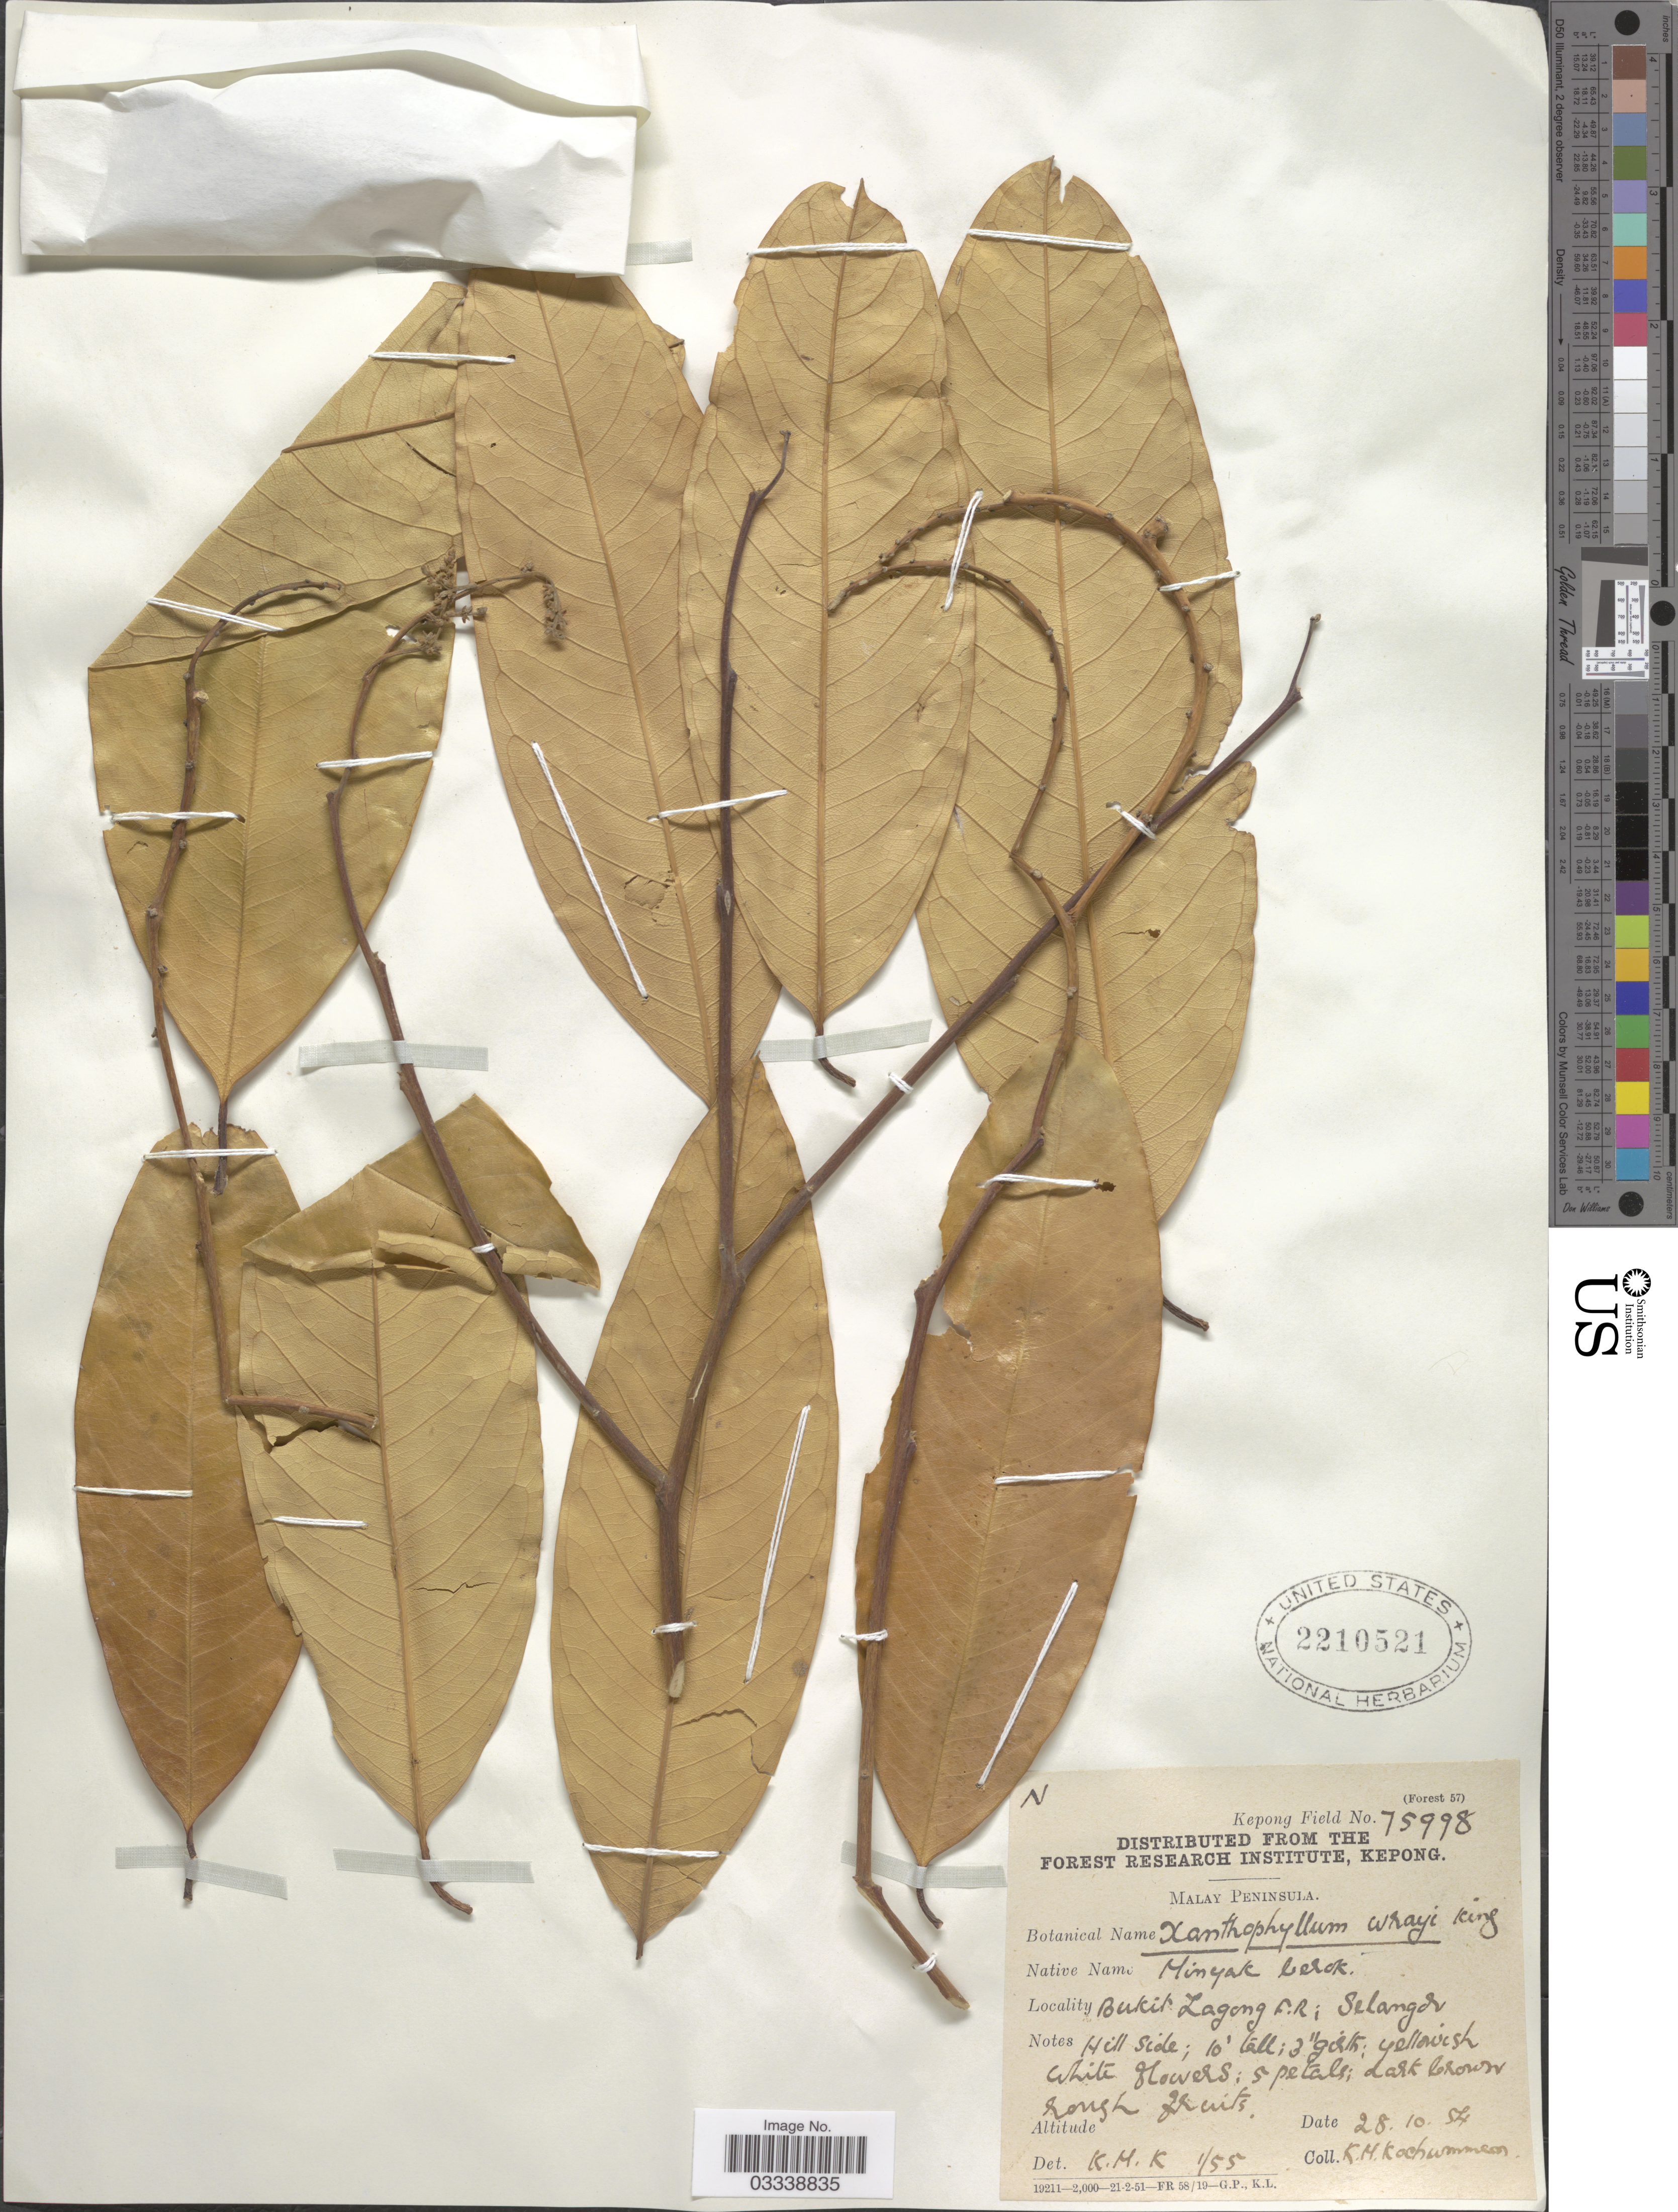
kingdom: Plantae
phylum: Tracheophyta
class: Magnoliopsida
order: Fabales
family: Polygalaceae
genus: Xanthophyllum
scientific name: Xanthophyllum wrayi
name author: King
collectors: K. Kochummen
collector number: Kepong Field 75998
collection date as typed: Transcribed d/m/y: 28/10/54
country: Malaysia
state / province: Selangor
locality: Malay Peninsula. Bukit Lagong F.R.I.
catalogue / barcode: US 2210521